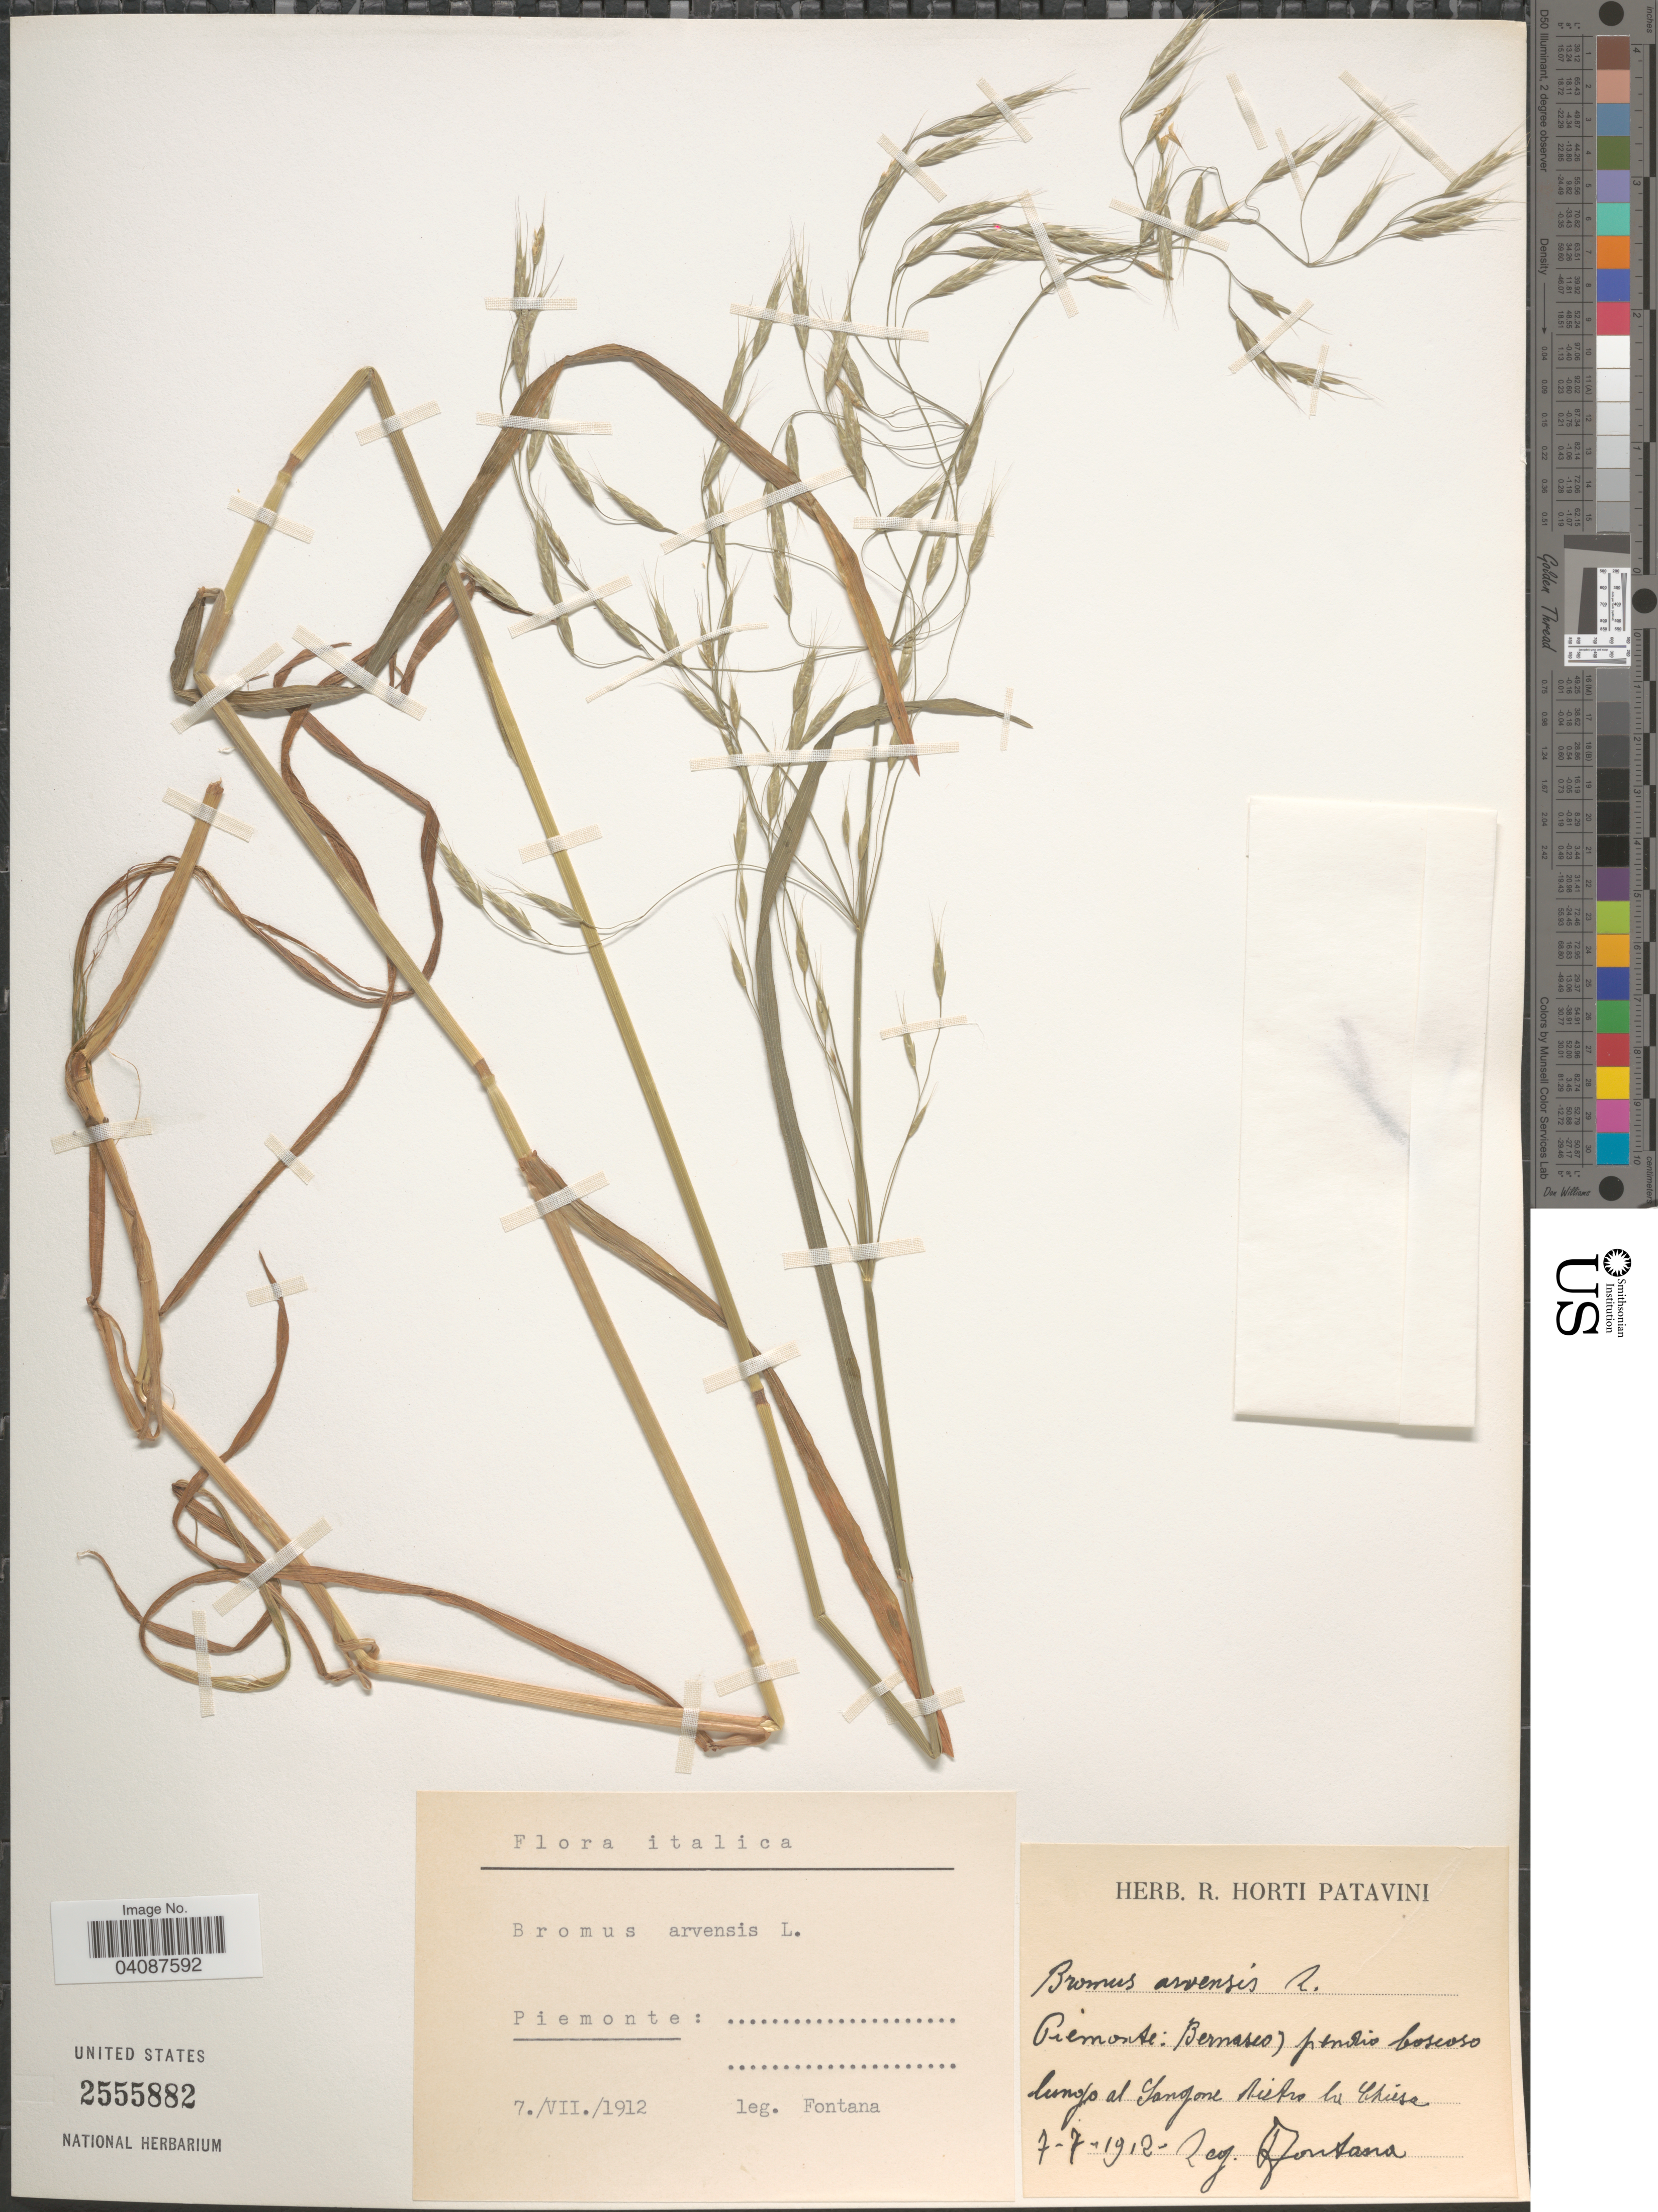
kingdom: Plantae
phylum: Tracheophyta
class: Liliopsida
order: Poales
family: Poaceae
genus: Bromus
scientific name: Bromus arvensis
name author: L.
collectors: T. Fontana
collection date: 1912-07-07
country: Italy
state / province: Piedmont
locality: Italica. Piemonte: Bernaseo) pendis boscoso lungo al Sangone Nietro la Chiesa.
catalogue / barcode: US 2555882